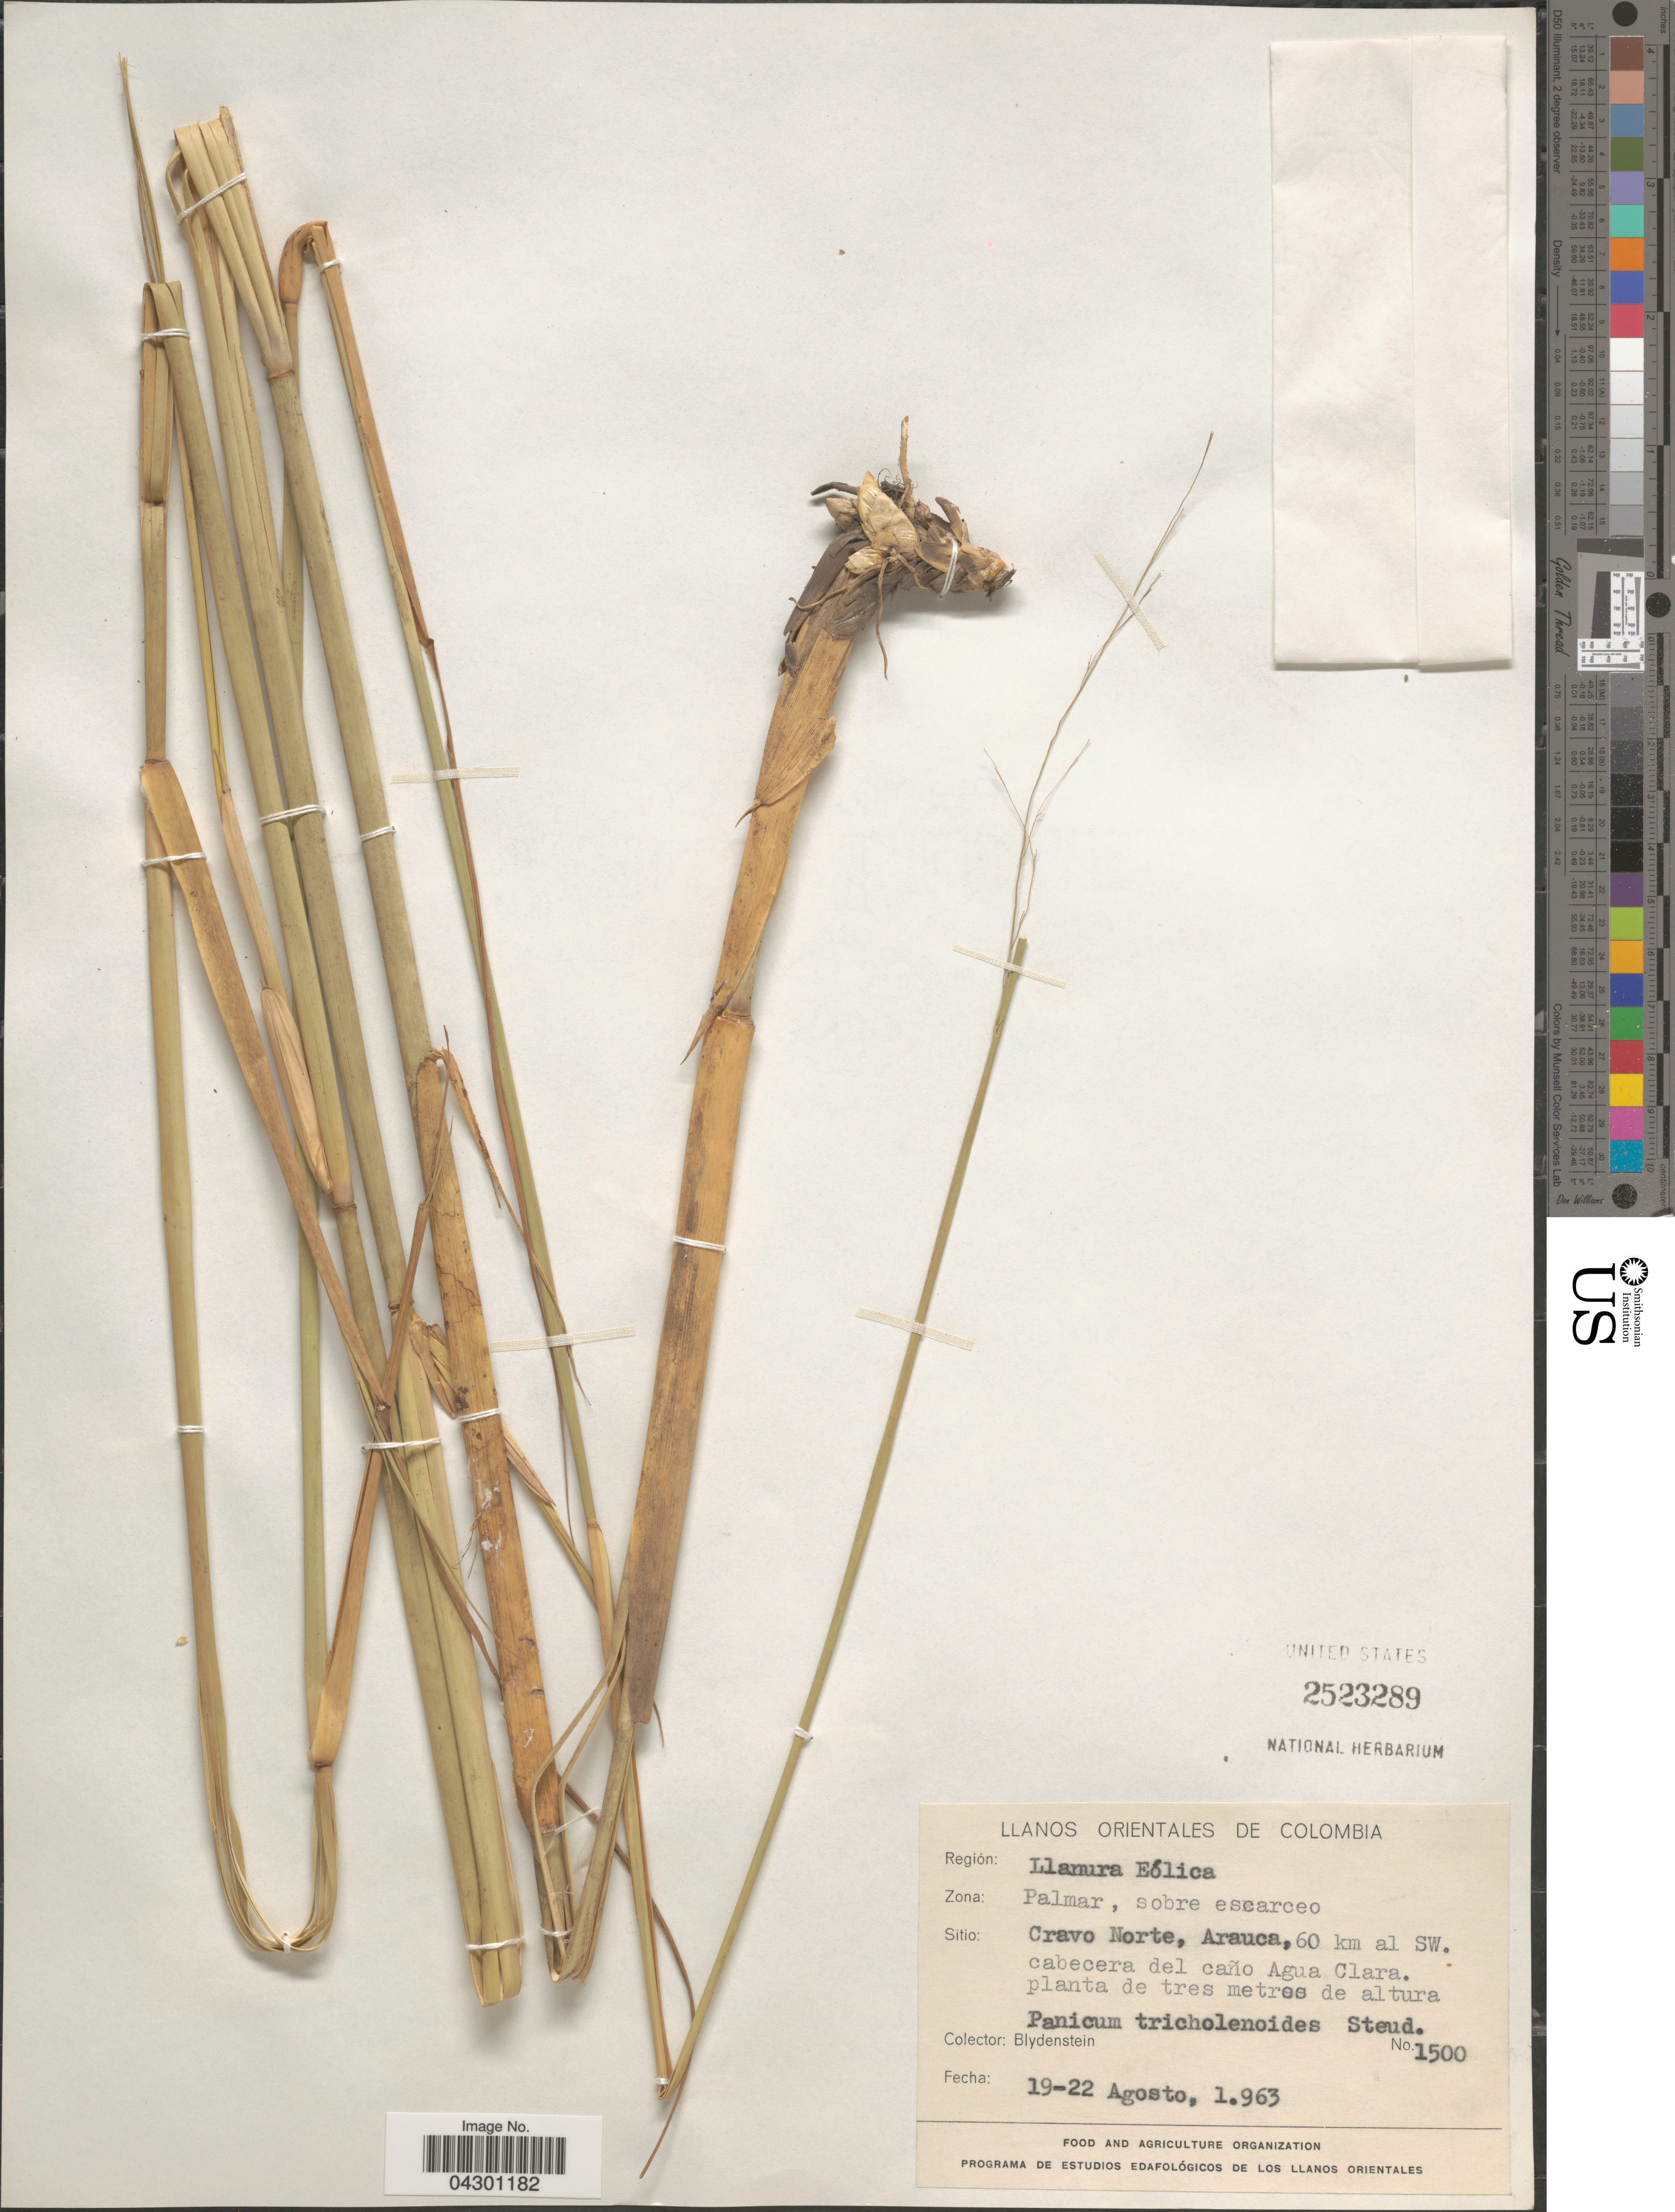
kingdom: Plantae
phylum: Tracheophyta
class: Liliopsida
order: Poales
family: Poaceae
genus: Panicum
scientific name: Panicum tricholaenoides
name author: Steud.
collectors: Blydenstein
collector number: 1500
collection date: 1963-08-19/1963-08-22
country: Colombia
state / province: Arauca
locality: Llanos Orientales de Colombia. Región: Llanura Eólica. Zona: Palmar, sobre escareo. Sitio: Cravo Norte, 60 km al SW. cabecera del caño Agua Clara.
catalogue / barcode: US 2523289